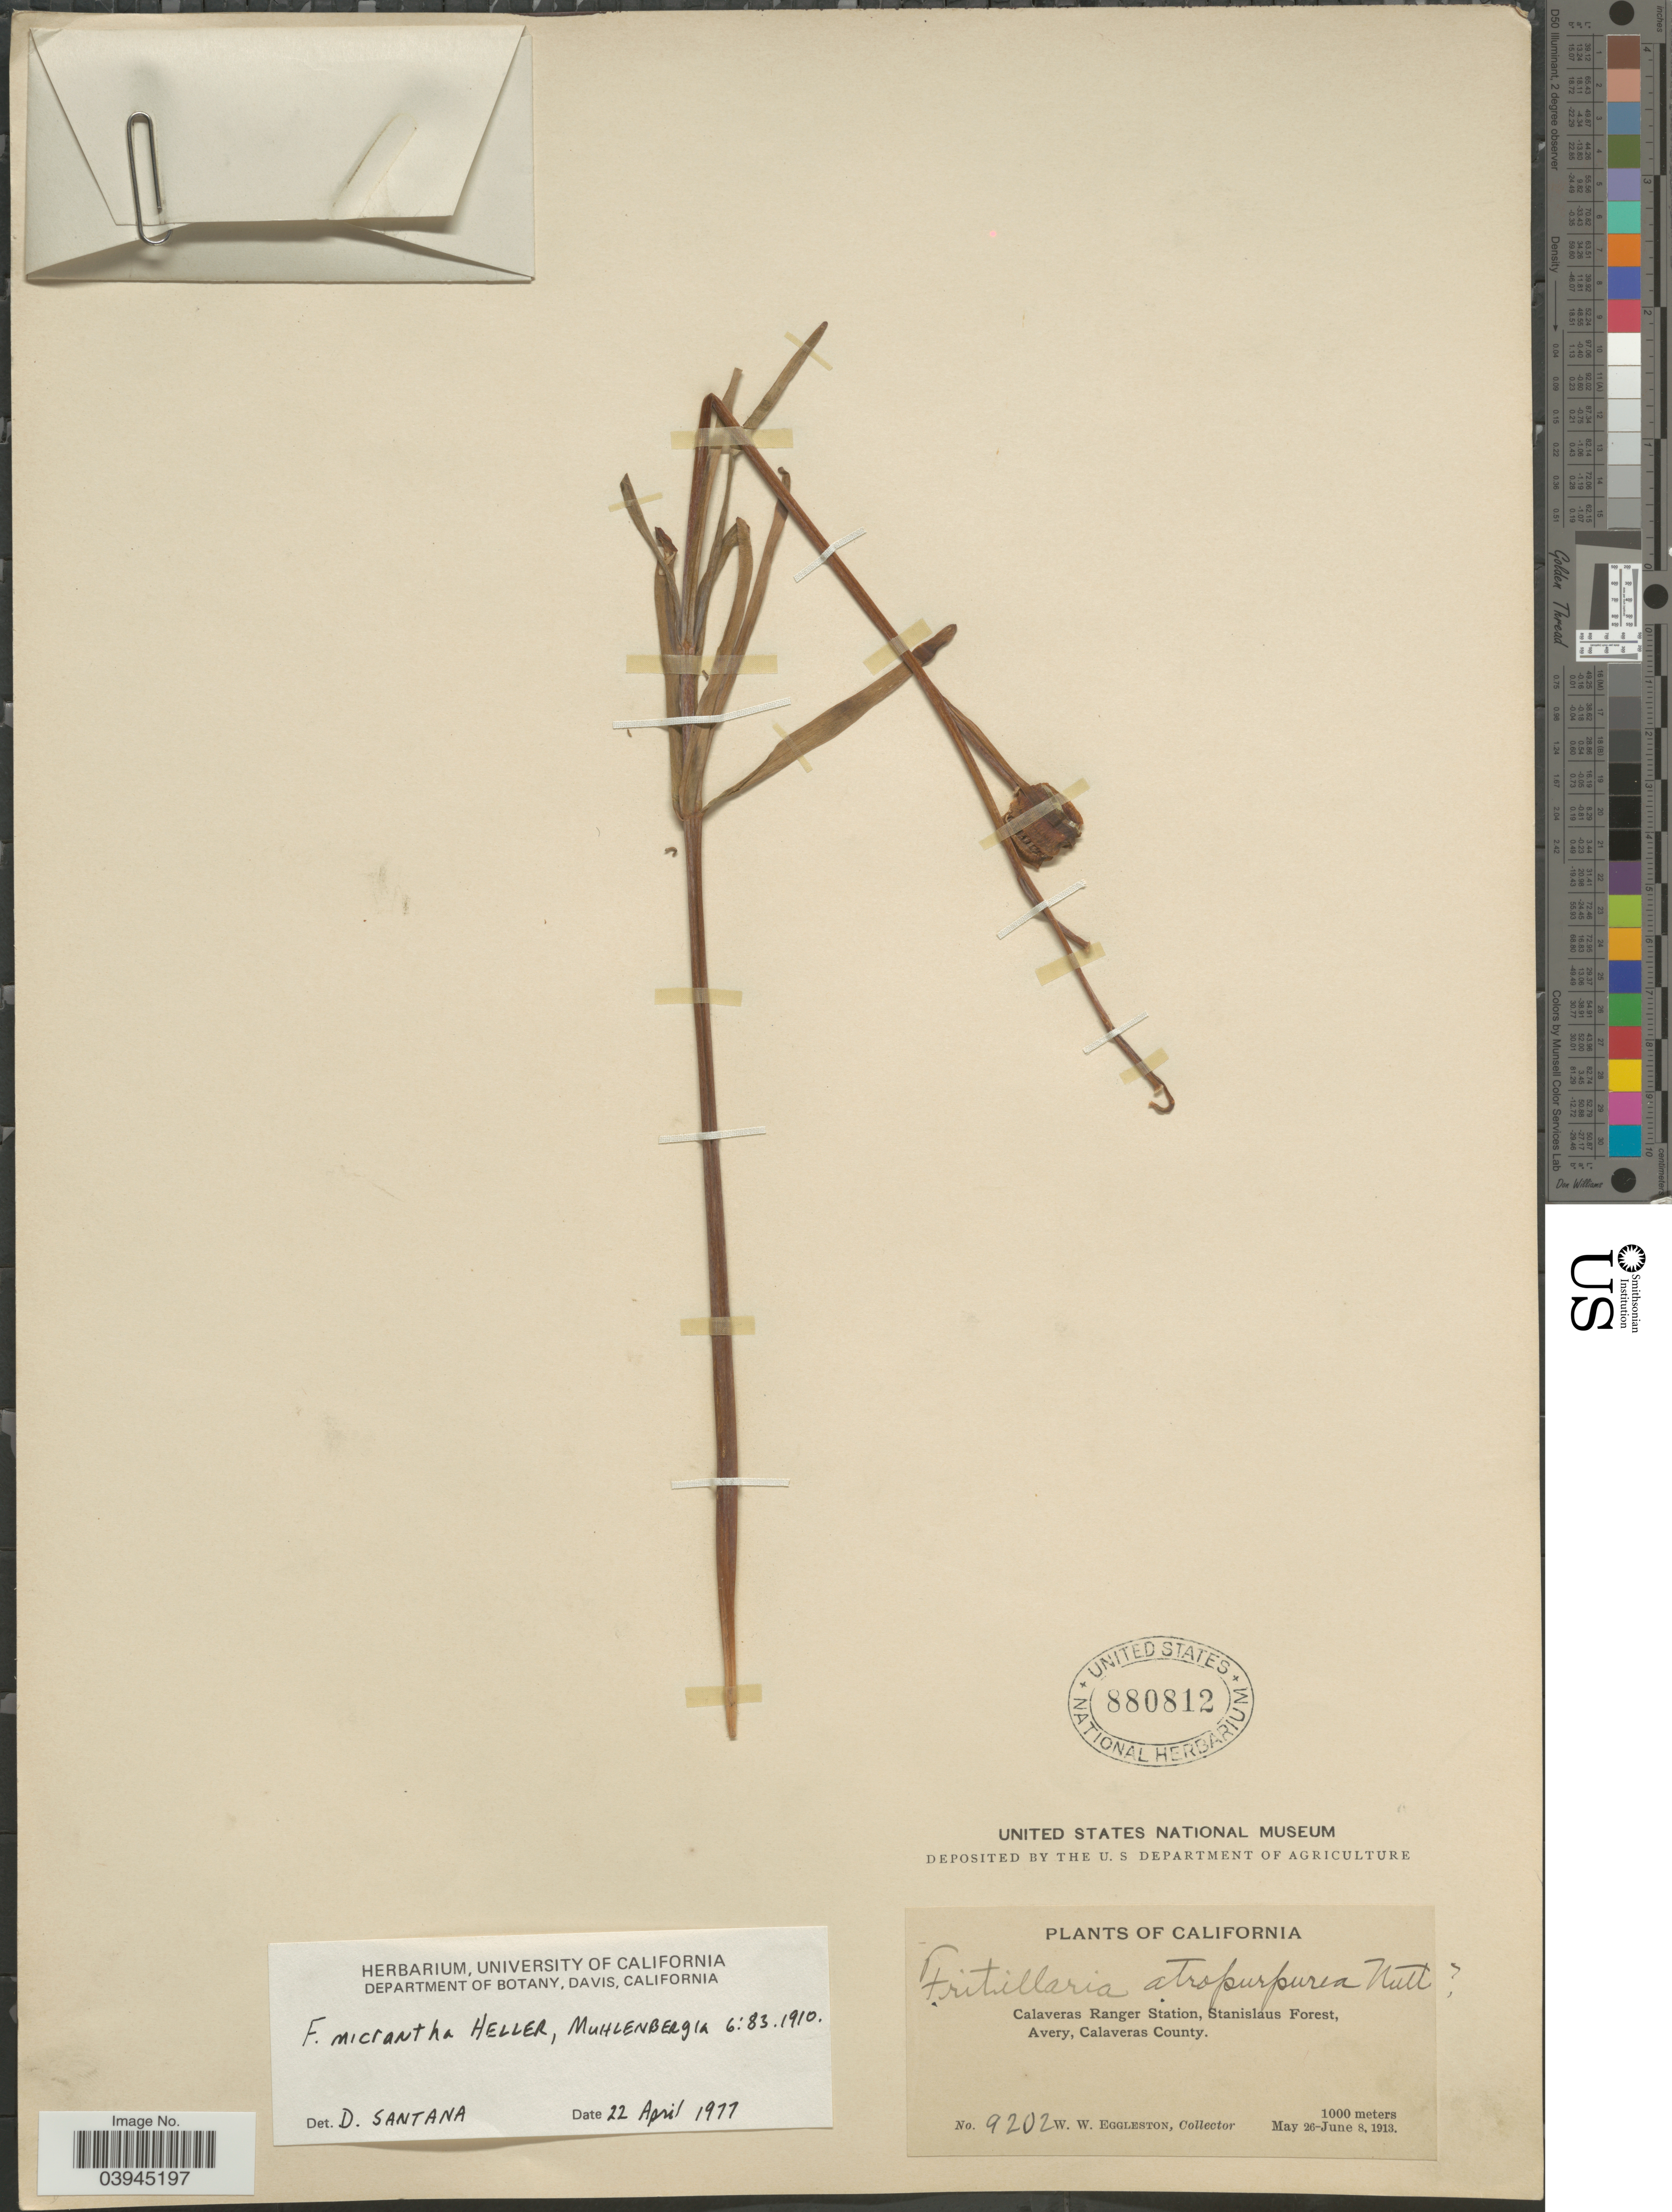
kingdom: Plantae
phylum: Tracheophyta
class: Liliopsida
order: Liliales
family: Liliaceae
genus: Fritillaria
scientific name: Fritillaria micrantha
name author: A. Heller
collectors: W. W. Eggleston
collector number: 9202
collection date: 1913-05-26/1913-06-08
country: United States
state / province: California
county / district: Calaveras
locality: Calaveras Ranger Station, Stanislaus Forest, Avery, Calaveras County.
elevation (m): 1000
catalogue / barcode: US 880812